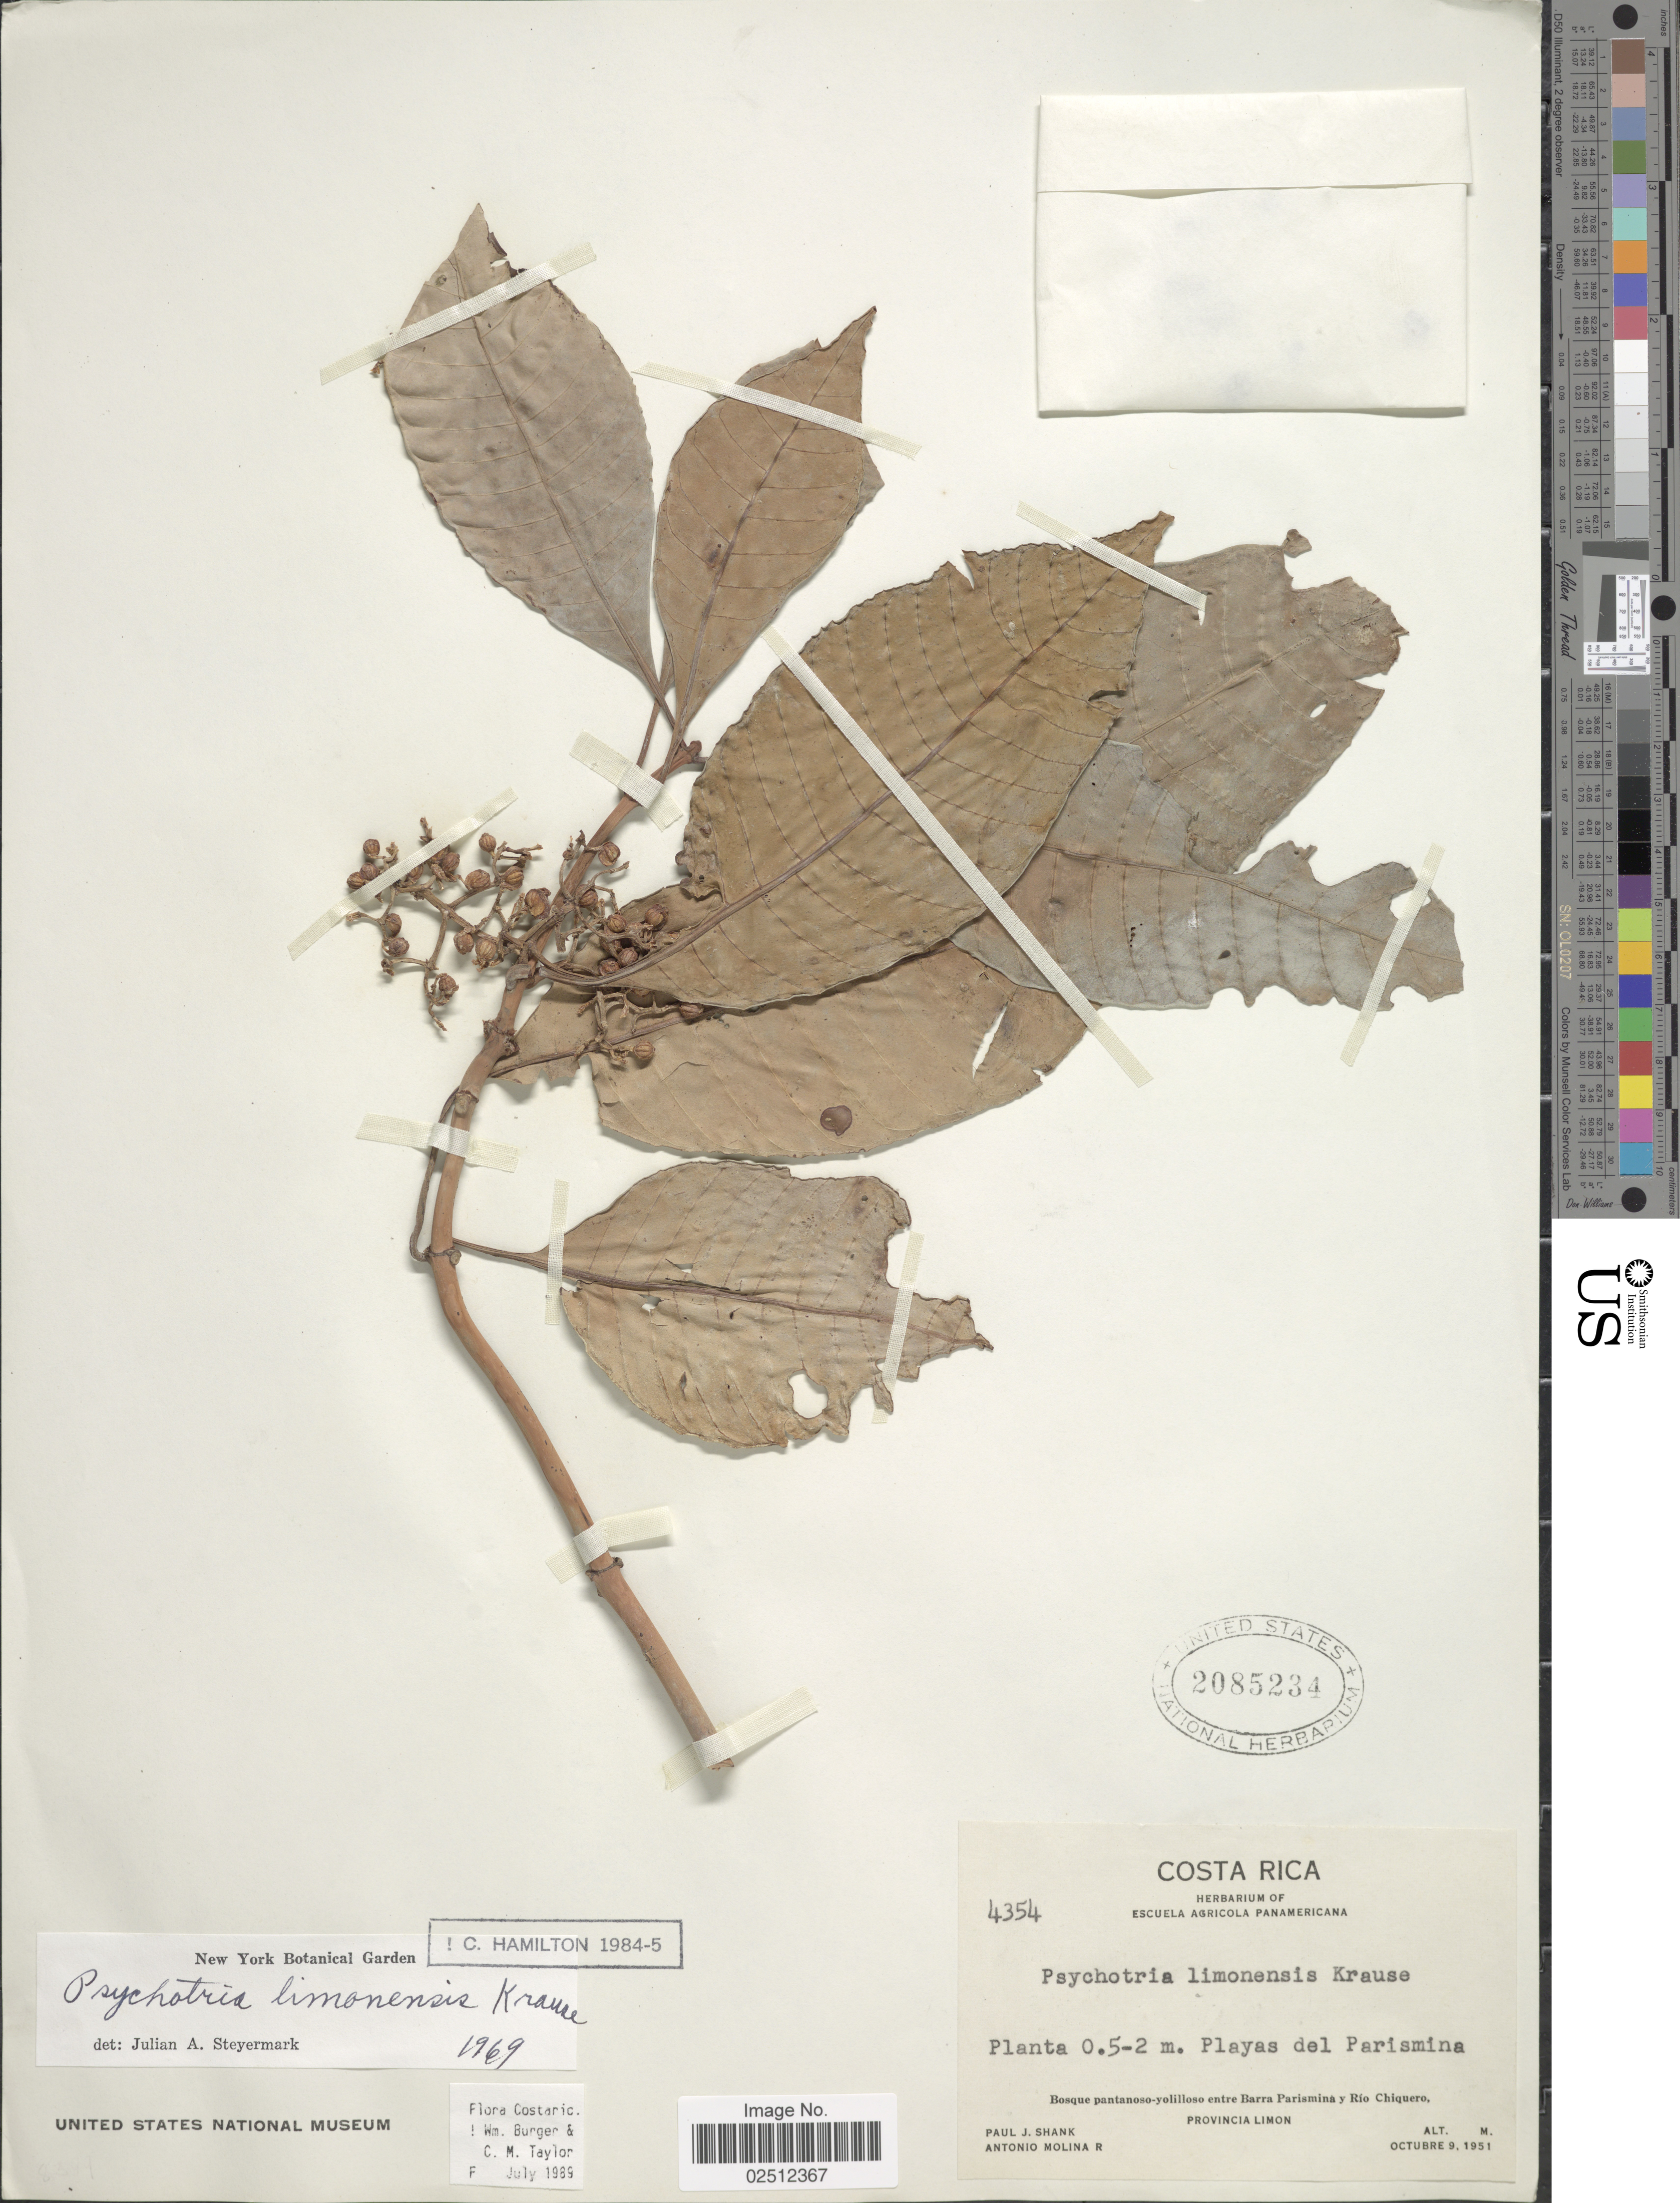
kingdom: Plantae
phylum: Tracheophyta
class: Magnoliopsida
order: Gentianales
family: Rubiaceae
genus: Psychotria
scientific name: Psychotria limonensis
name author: K. Krause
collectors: P. J. Shank & A. Molina R.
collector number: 4354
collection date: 1951-10-09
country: Costa Rica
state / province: Limón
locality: Playas del Parismina, Bosque pantanoso-Yolilloso entre Barra Parismina y Río Chiquero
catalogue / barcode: US 2085234